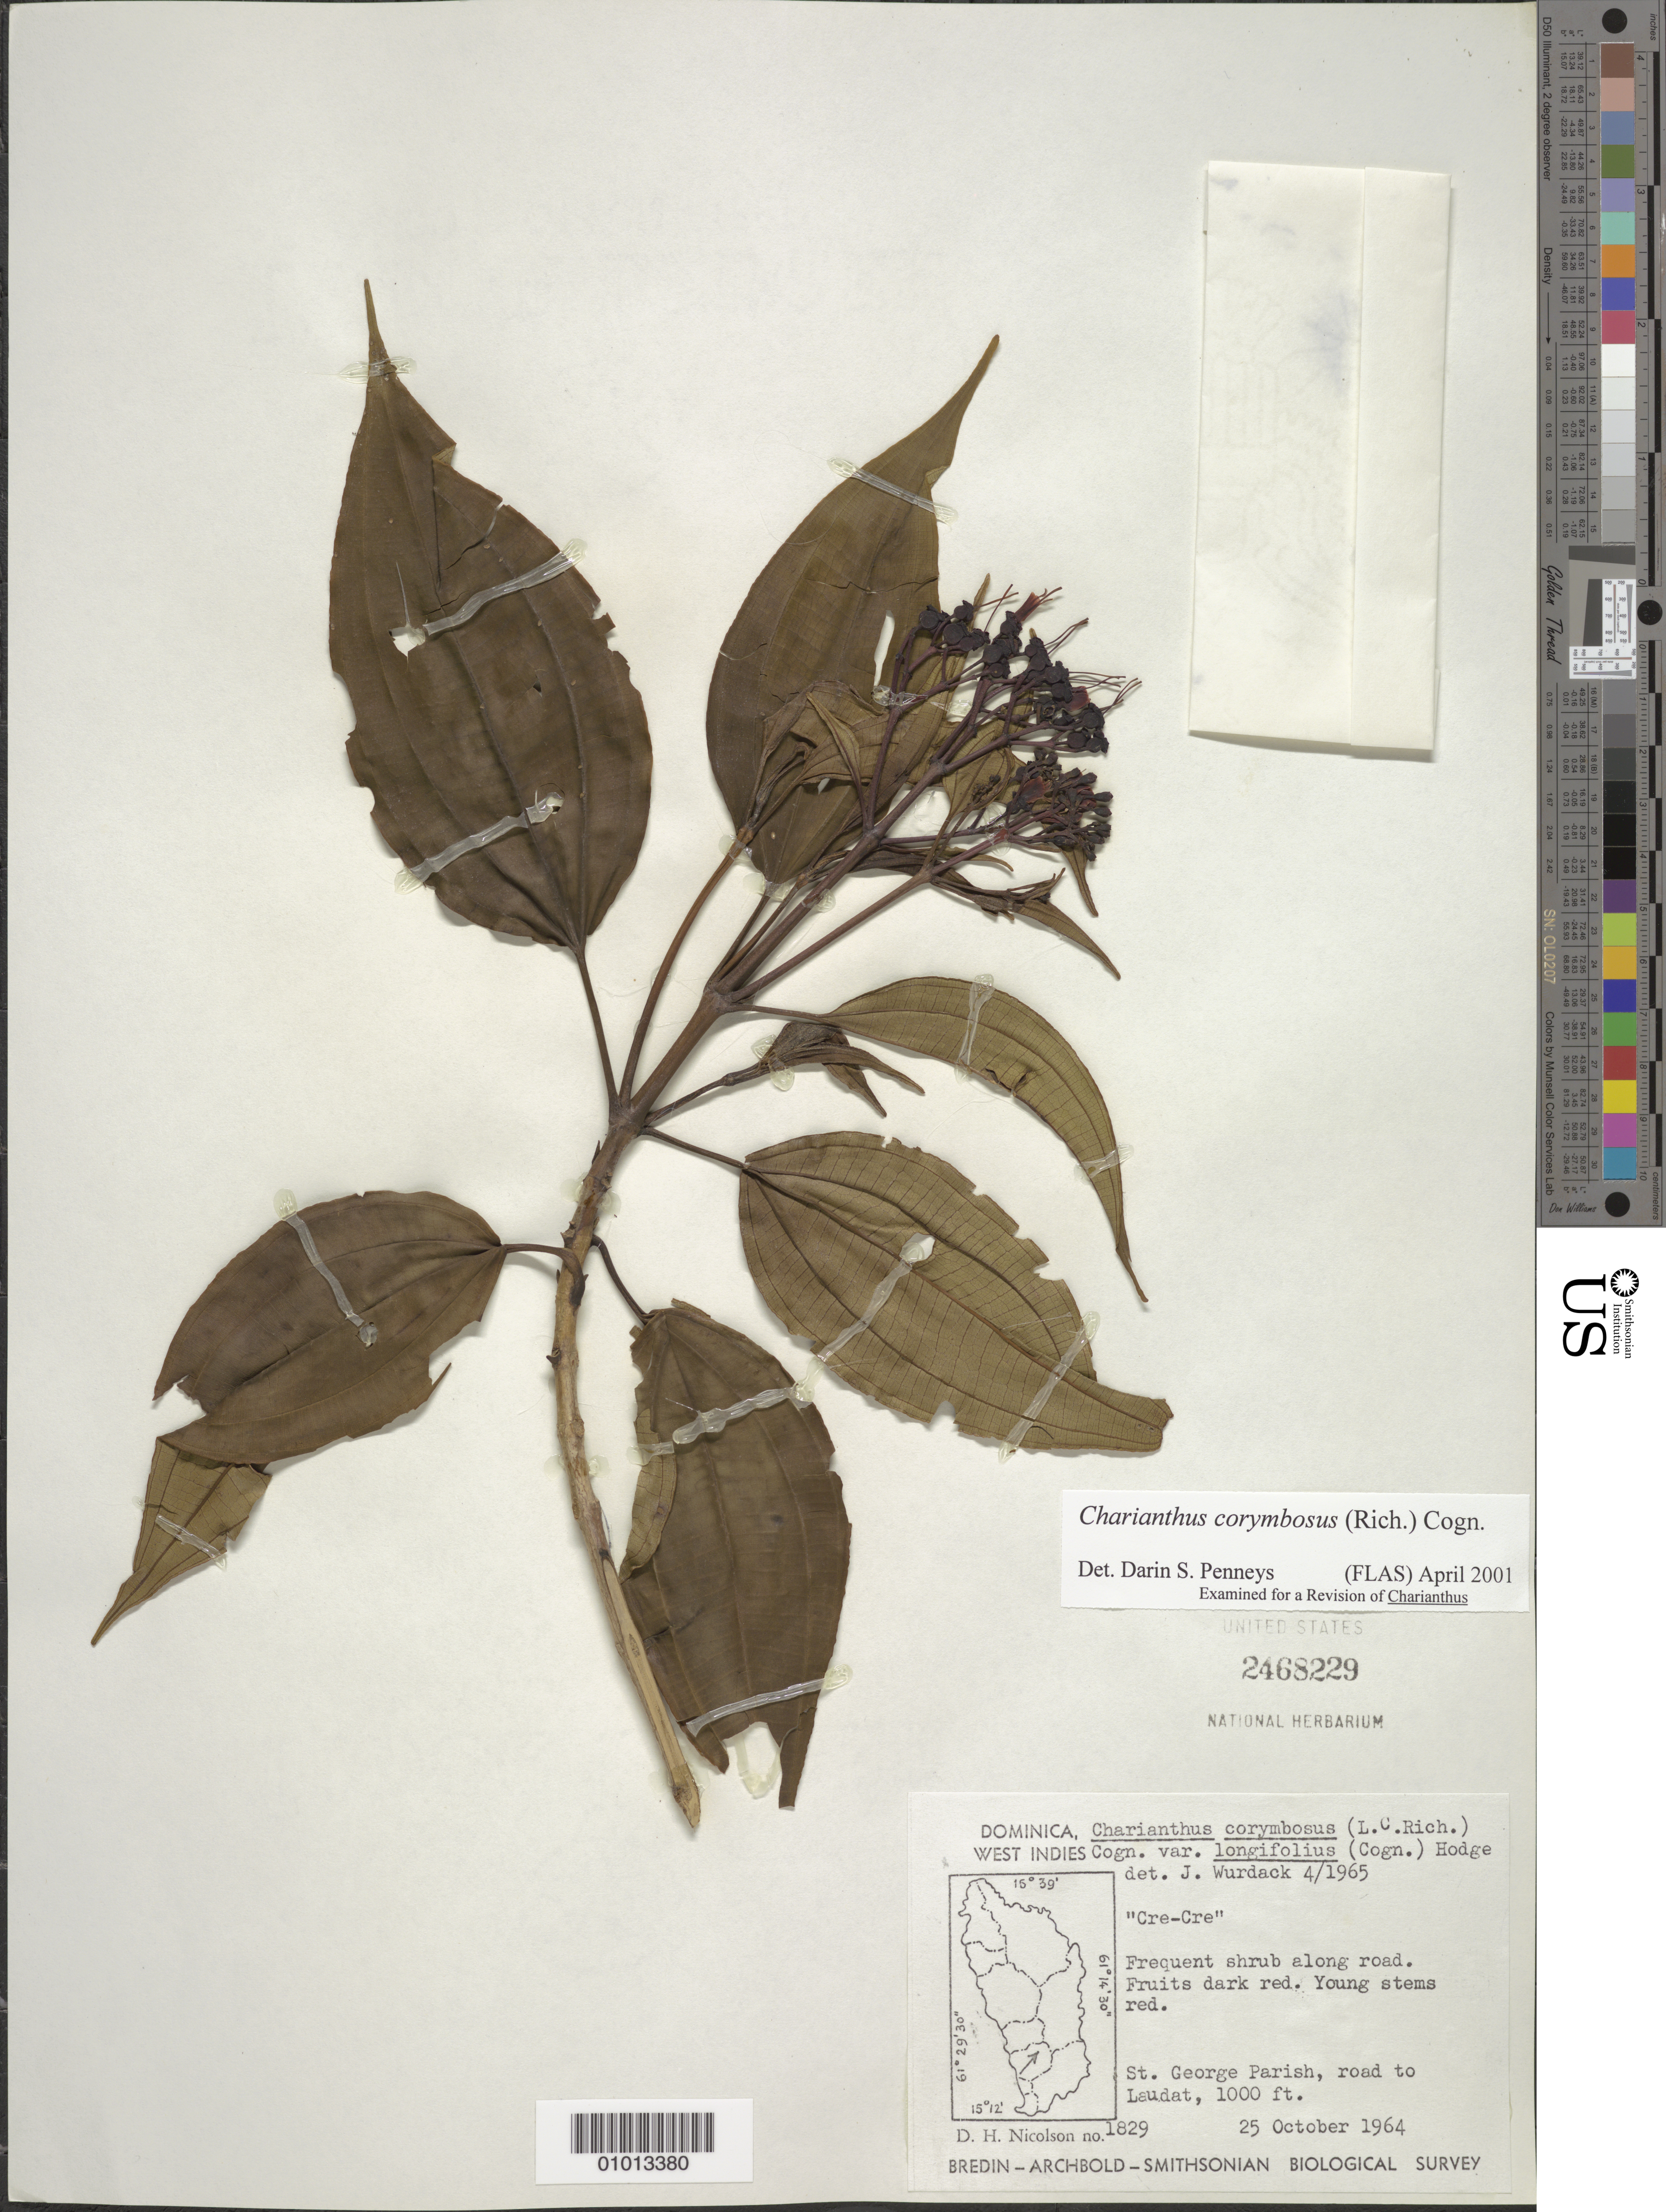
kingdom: Plantae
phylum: Tracheophyta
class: Magnoliopsida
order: Myrtales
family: Melastomataceae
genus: Charianthus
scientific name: Charianthus corymbosus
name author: (Rich.) Cogn.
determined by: Penneys, D. S.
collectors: D. H. Nicolson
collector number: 1829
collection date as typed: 25 Oct 1964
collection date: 1964-10-25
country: Dominica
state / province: St. George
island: Dominica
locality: Road to Laudat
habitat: Along road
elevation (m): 305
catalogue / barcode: US 2468229